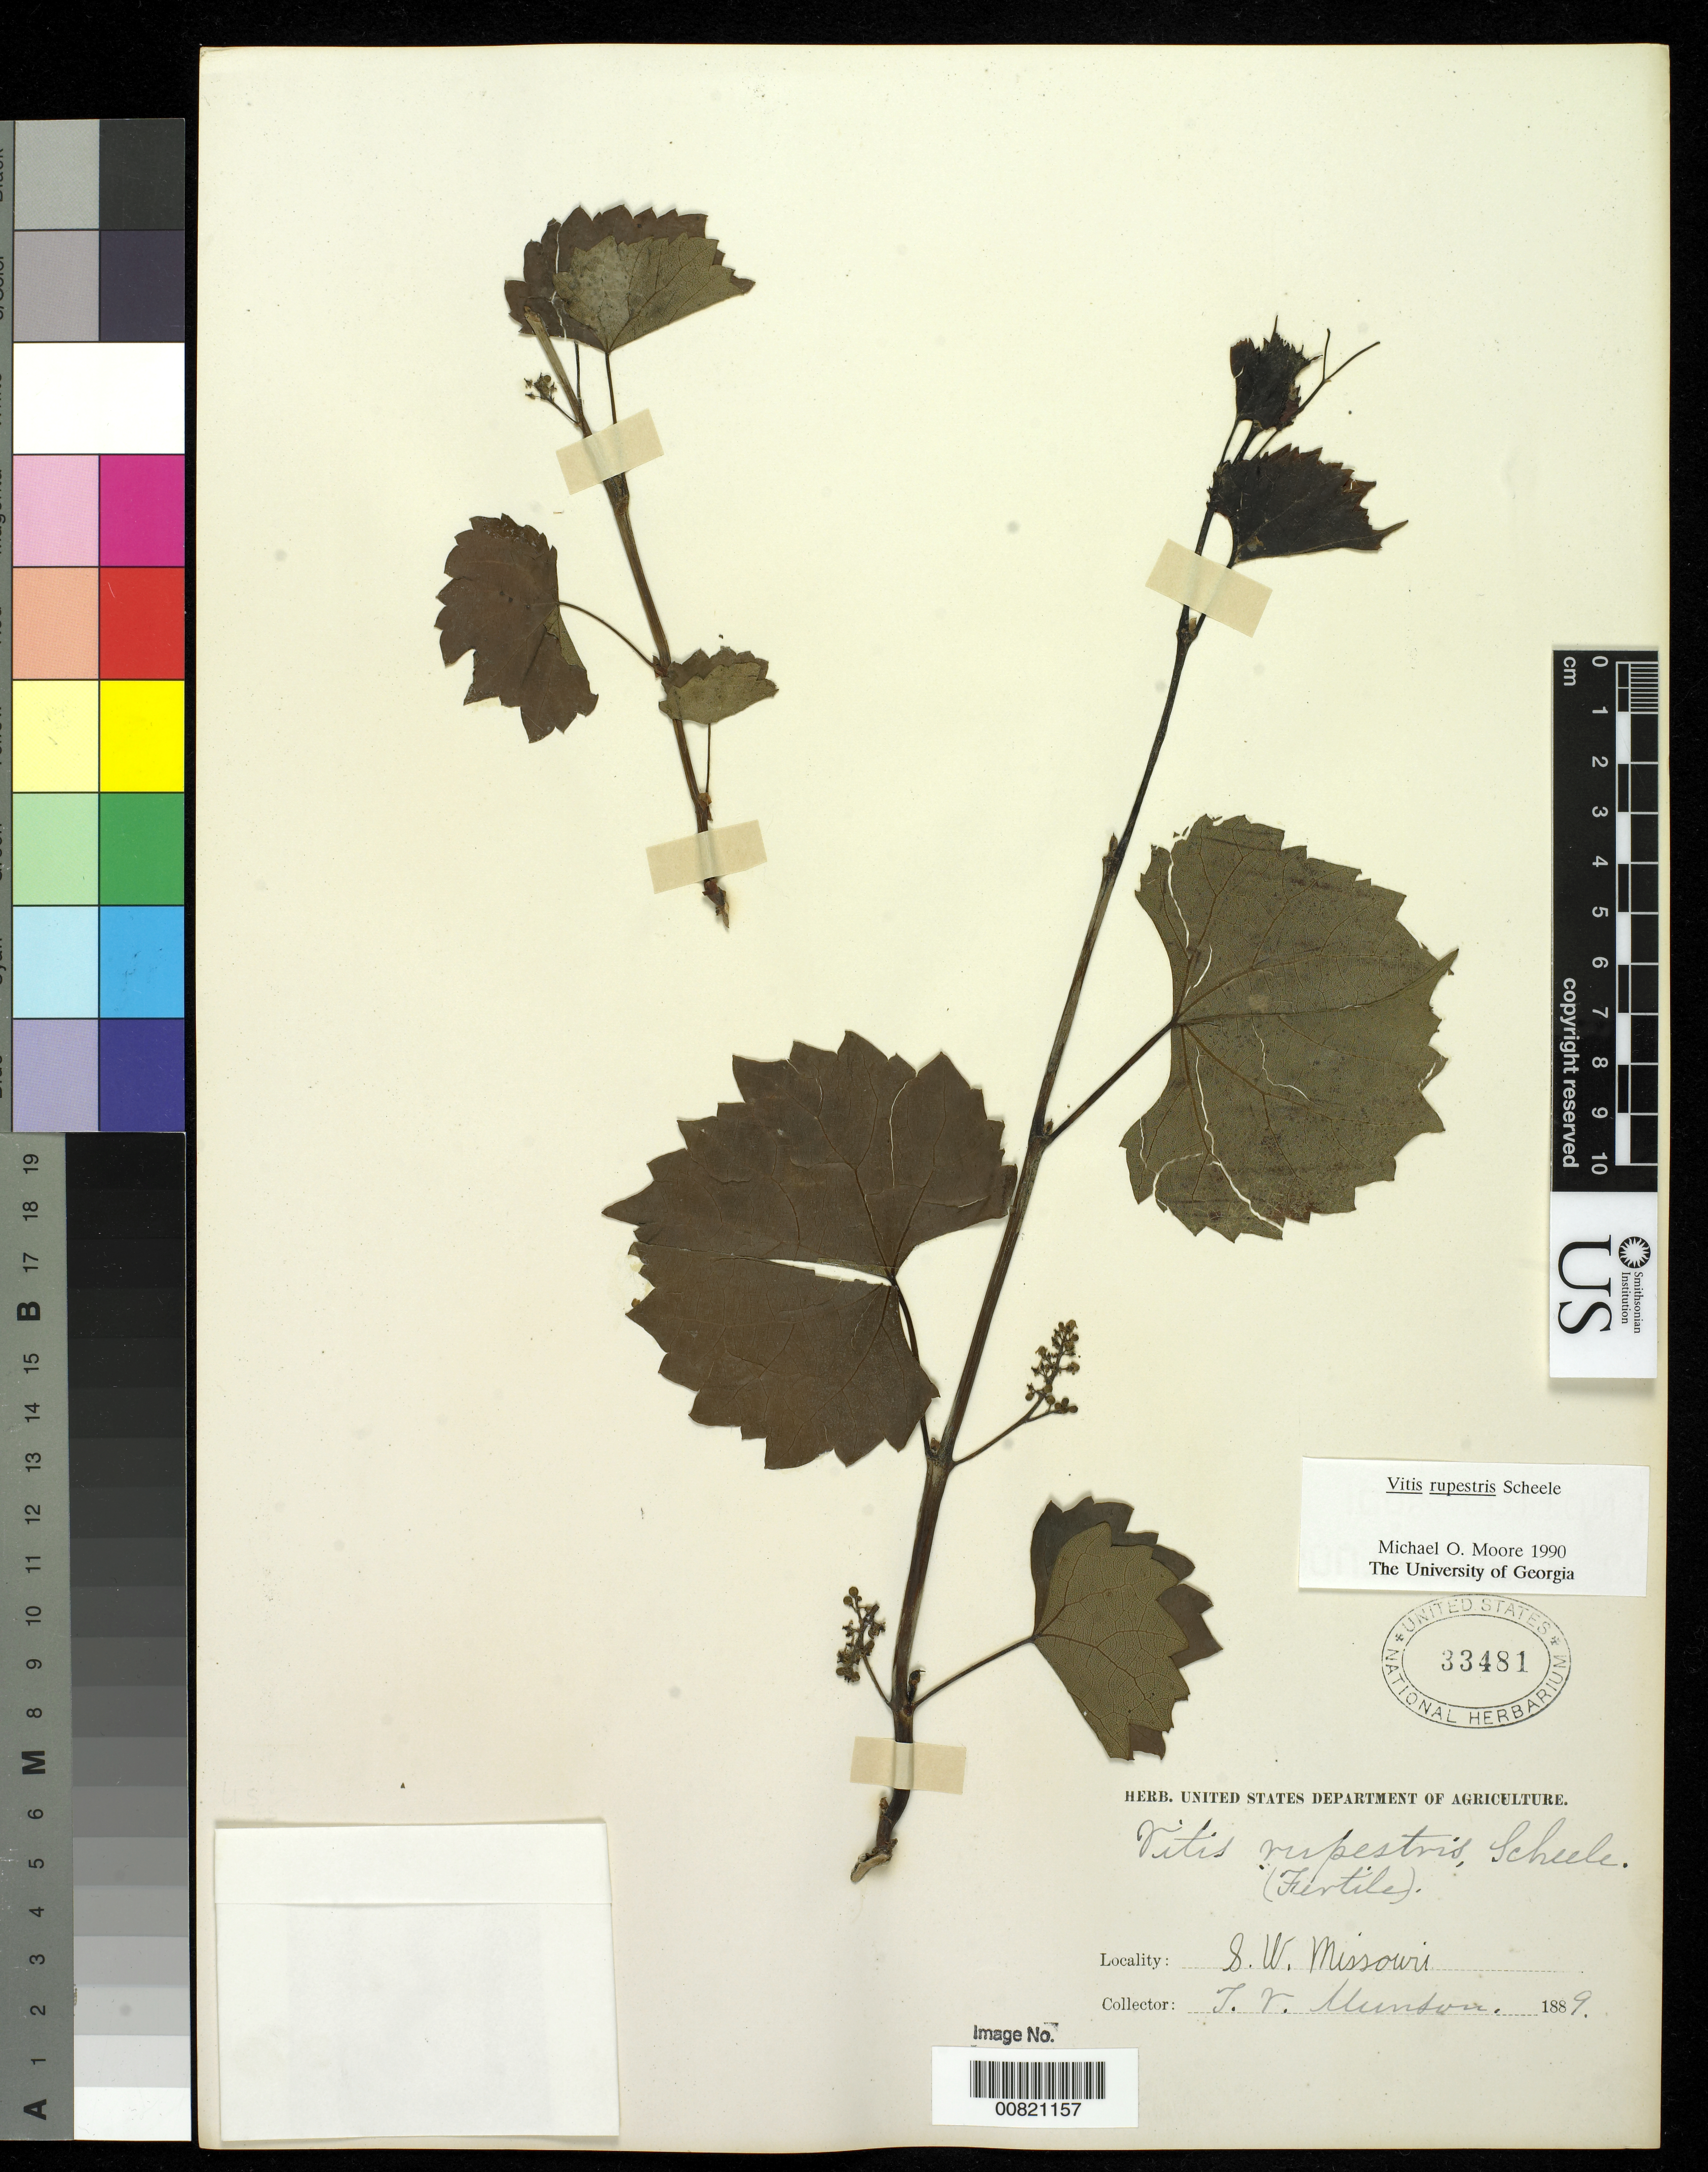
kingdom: Plantae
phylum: Tracheophyta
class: Magnoliopsida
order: Vitales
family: Vitaceae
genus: Vitis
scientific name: Vitis rupestris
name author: Scheele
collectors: T. V. Munson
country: United States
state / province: Missouri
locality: SW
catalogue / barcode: US 33481